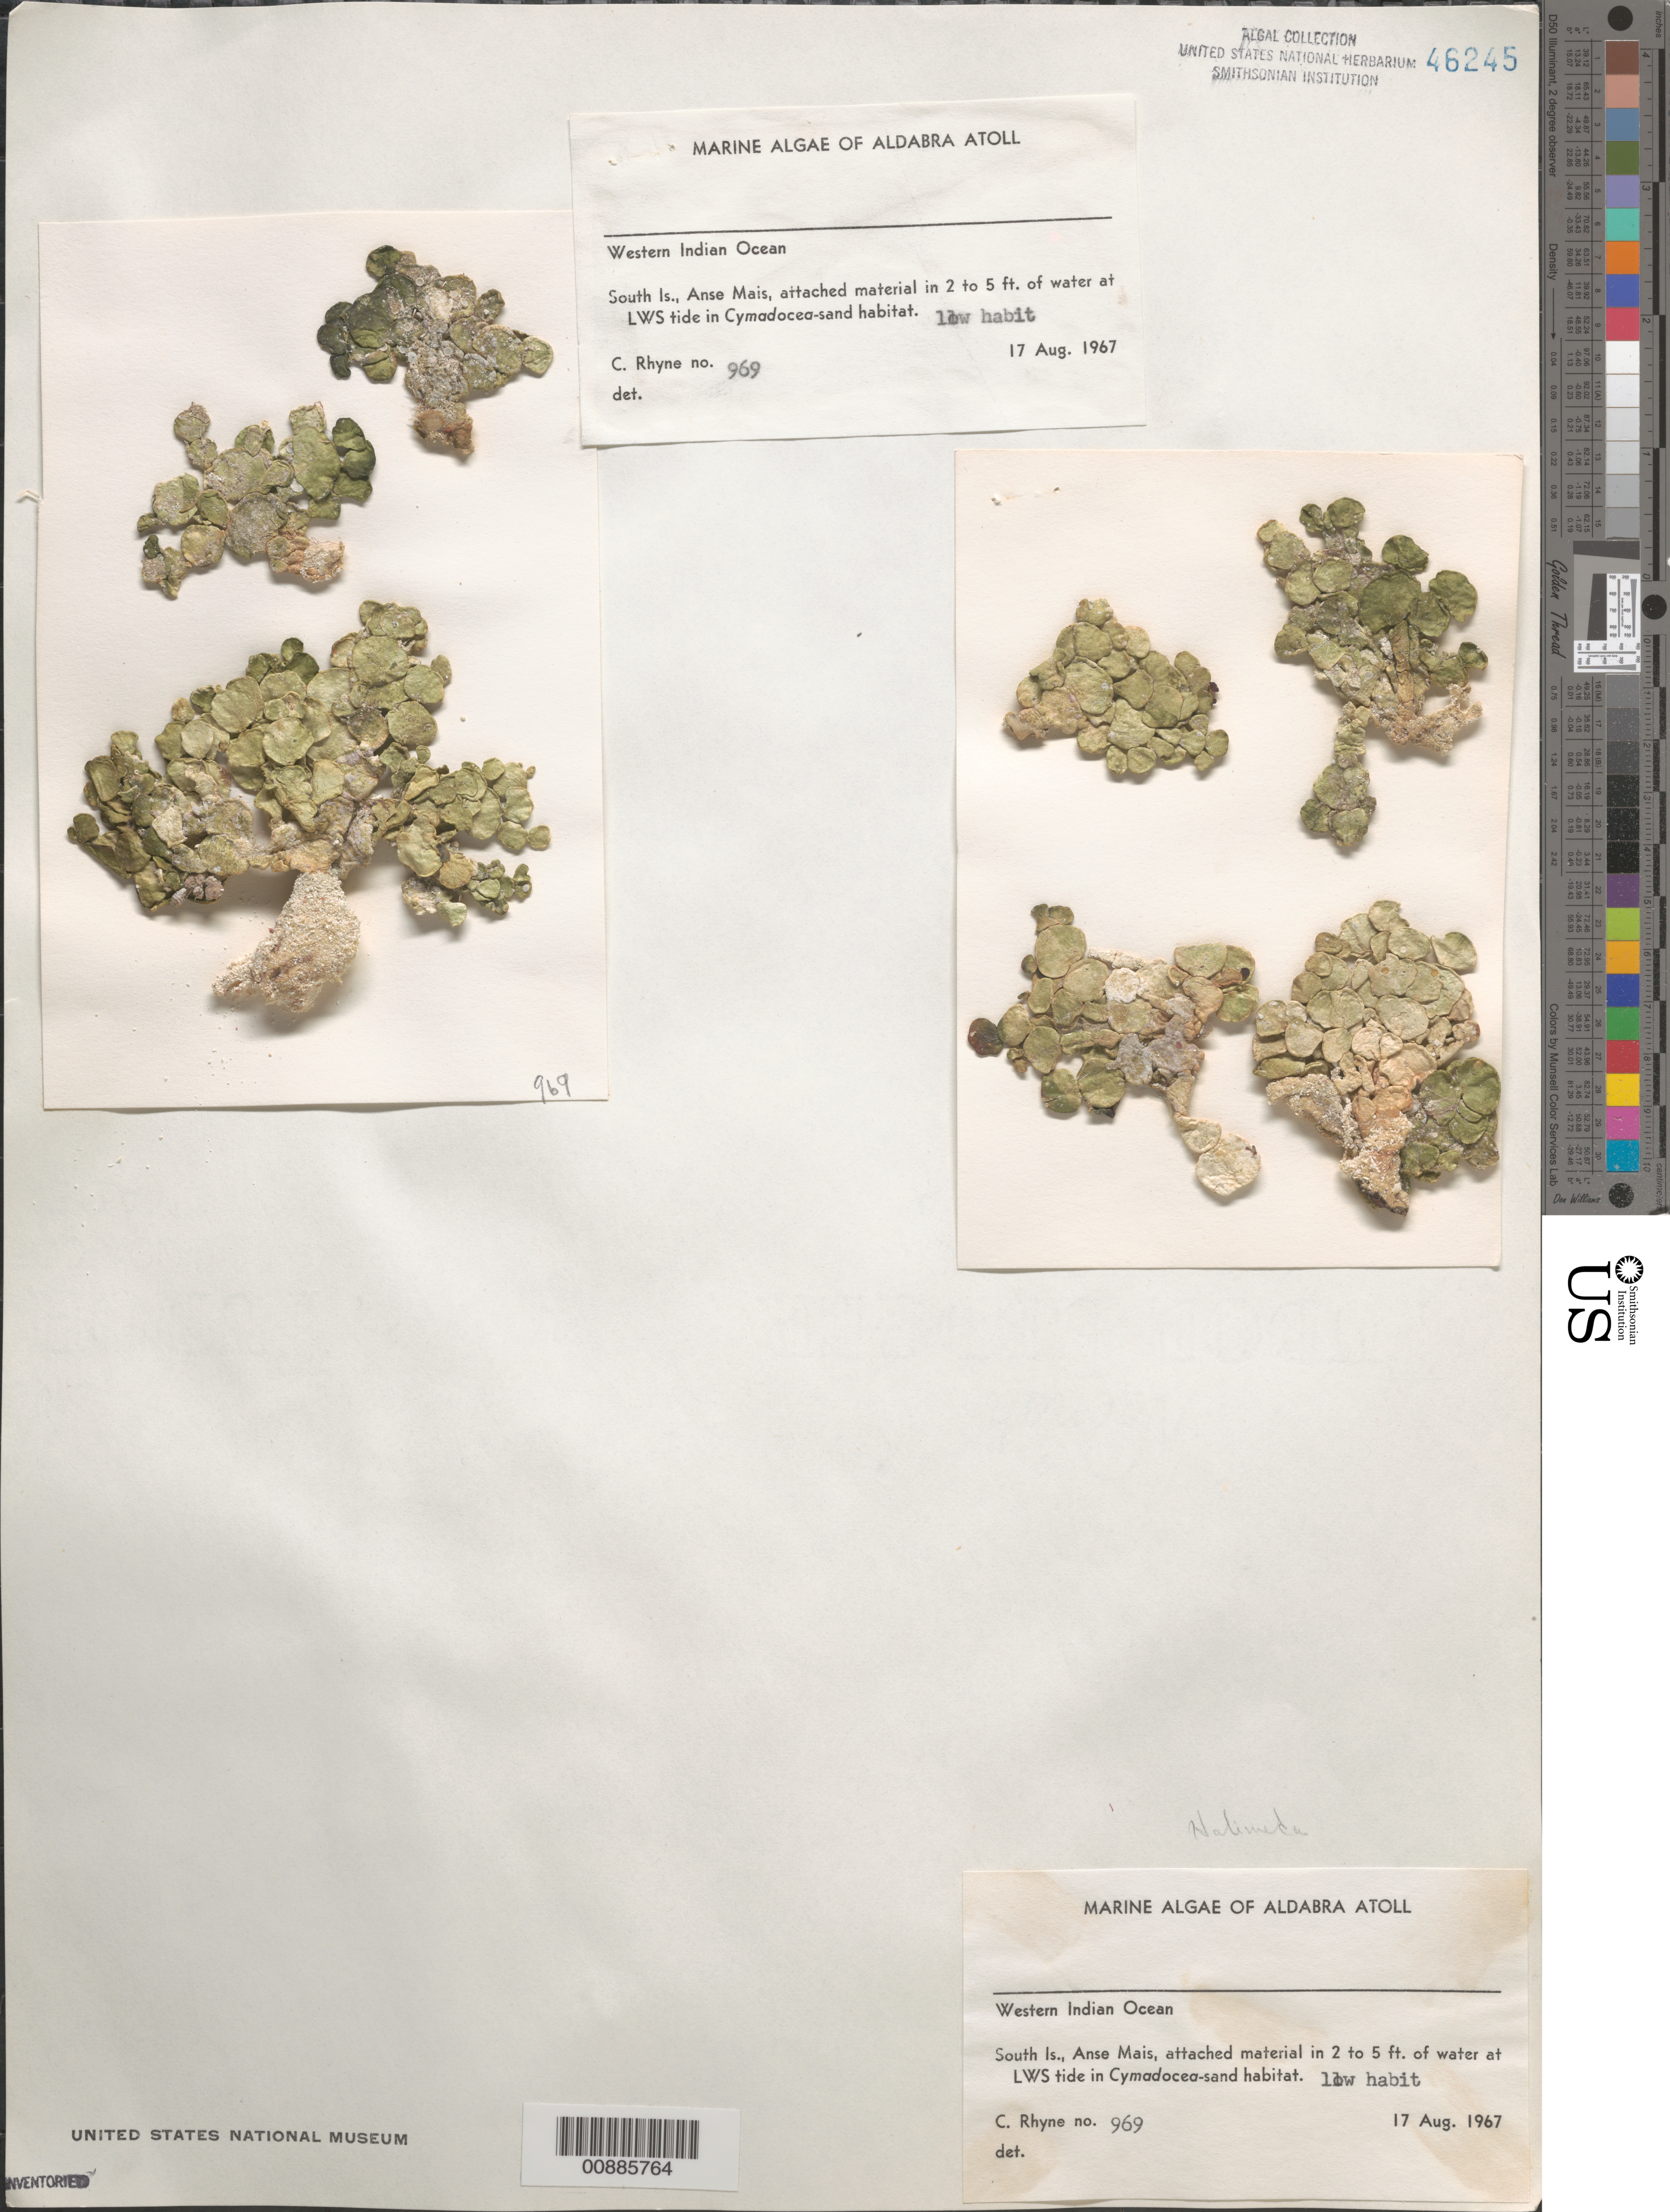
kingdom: Plantae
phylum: Chlorophyta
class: Ulvophyceae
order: Bryopsidales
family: Halimedaceae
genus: Halimeda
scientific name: Halimeda sp.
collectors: C. Rhyne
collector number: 969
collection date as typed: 17 Aug 1967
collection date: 1967-08-17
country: Seychelles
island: Aldabra Atoll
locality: South Islet, Anse Mais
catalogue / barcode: US 46245